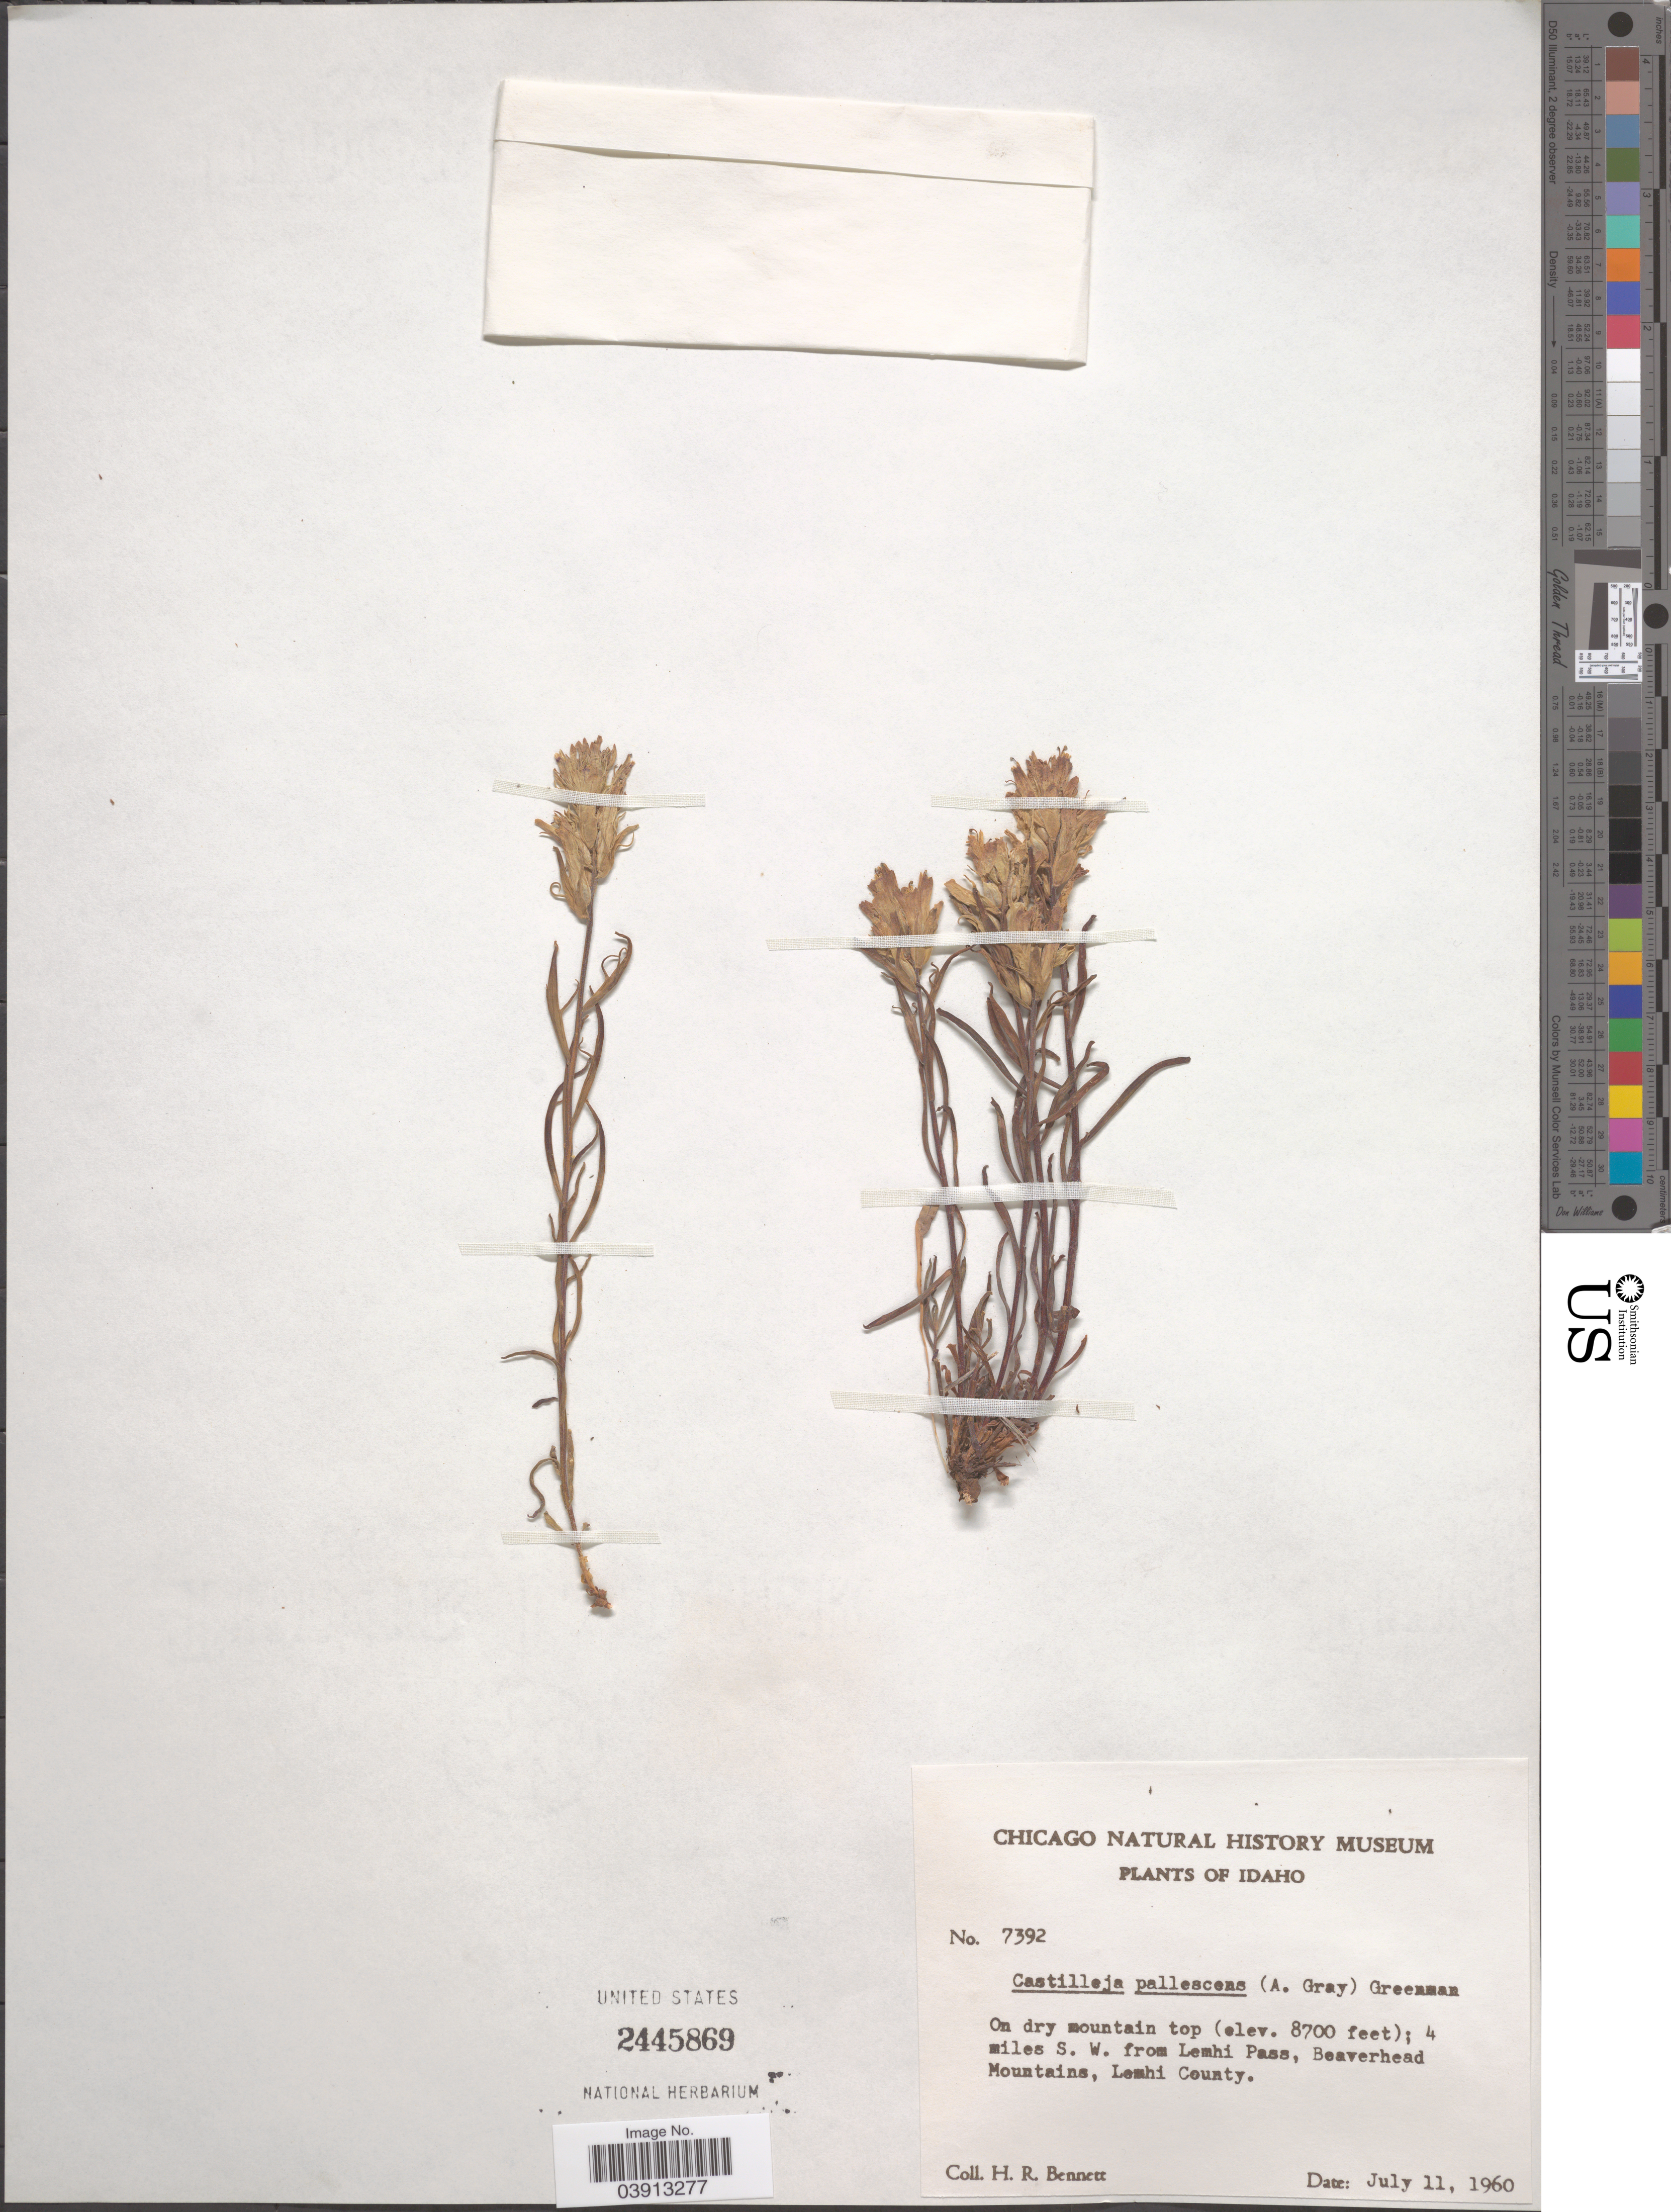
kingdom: Plantae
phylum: Tracheophyta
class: Magnoliopsida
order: Lamiales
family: Orobanchaceae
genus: Castilleja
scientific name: Castilleja pallescens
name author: (A. Gray) Greenm.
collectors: H. R. Bennett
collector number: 7392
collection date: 1960-07-11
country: United States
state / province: Idaho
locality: On dry mountain top; 4 miles S. W. from Lemhi Pass, Beaverhead Mountains, Lemhi County.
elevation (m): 2652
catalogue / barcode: US 2445869